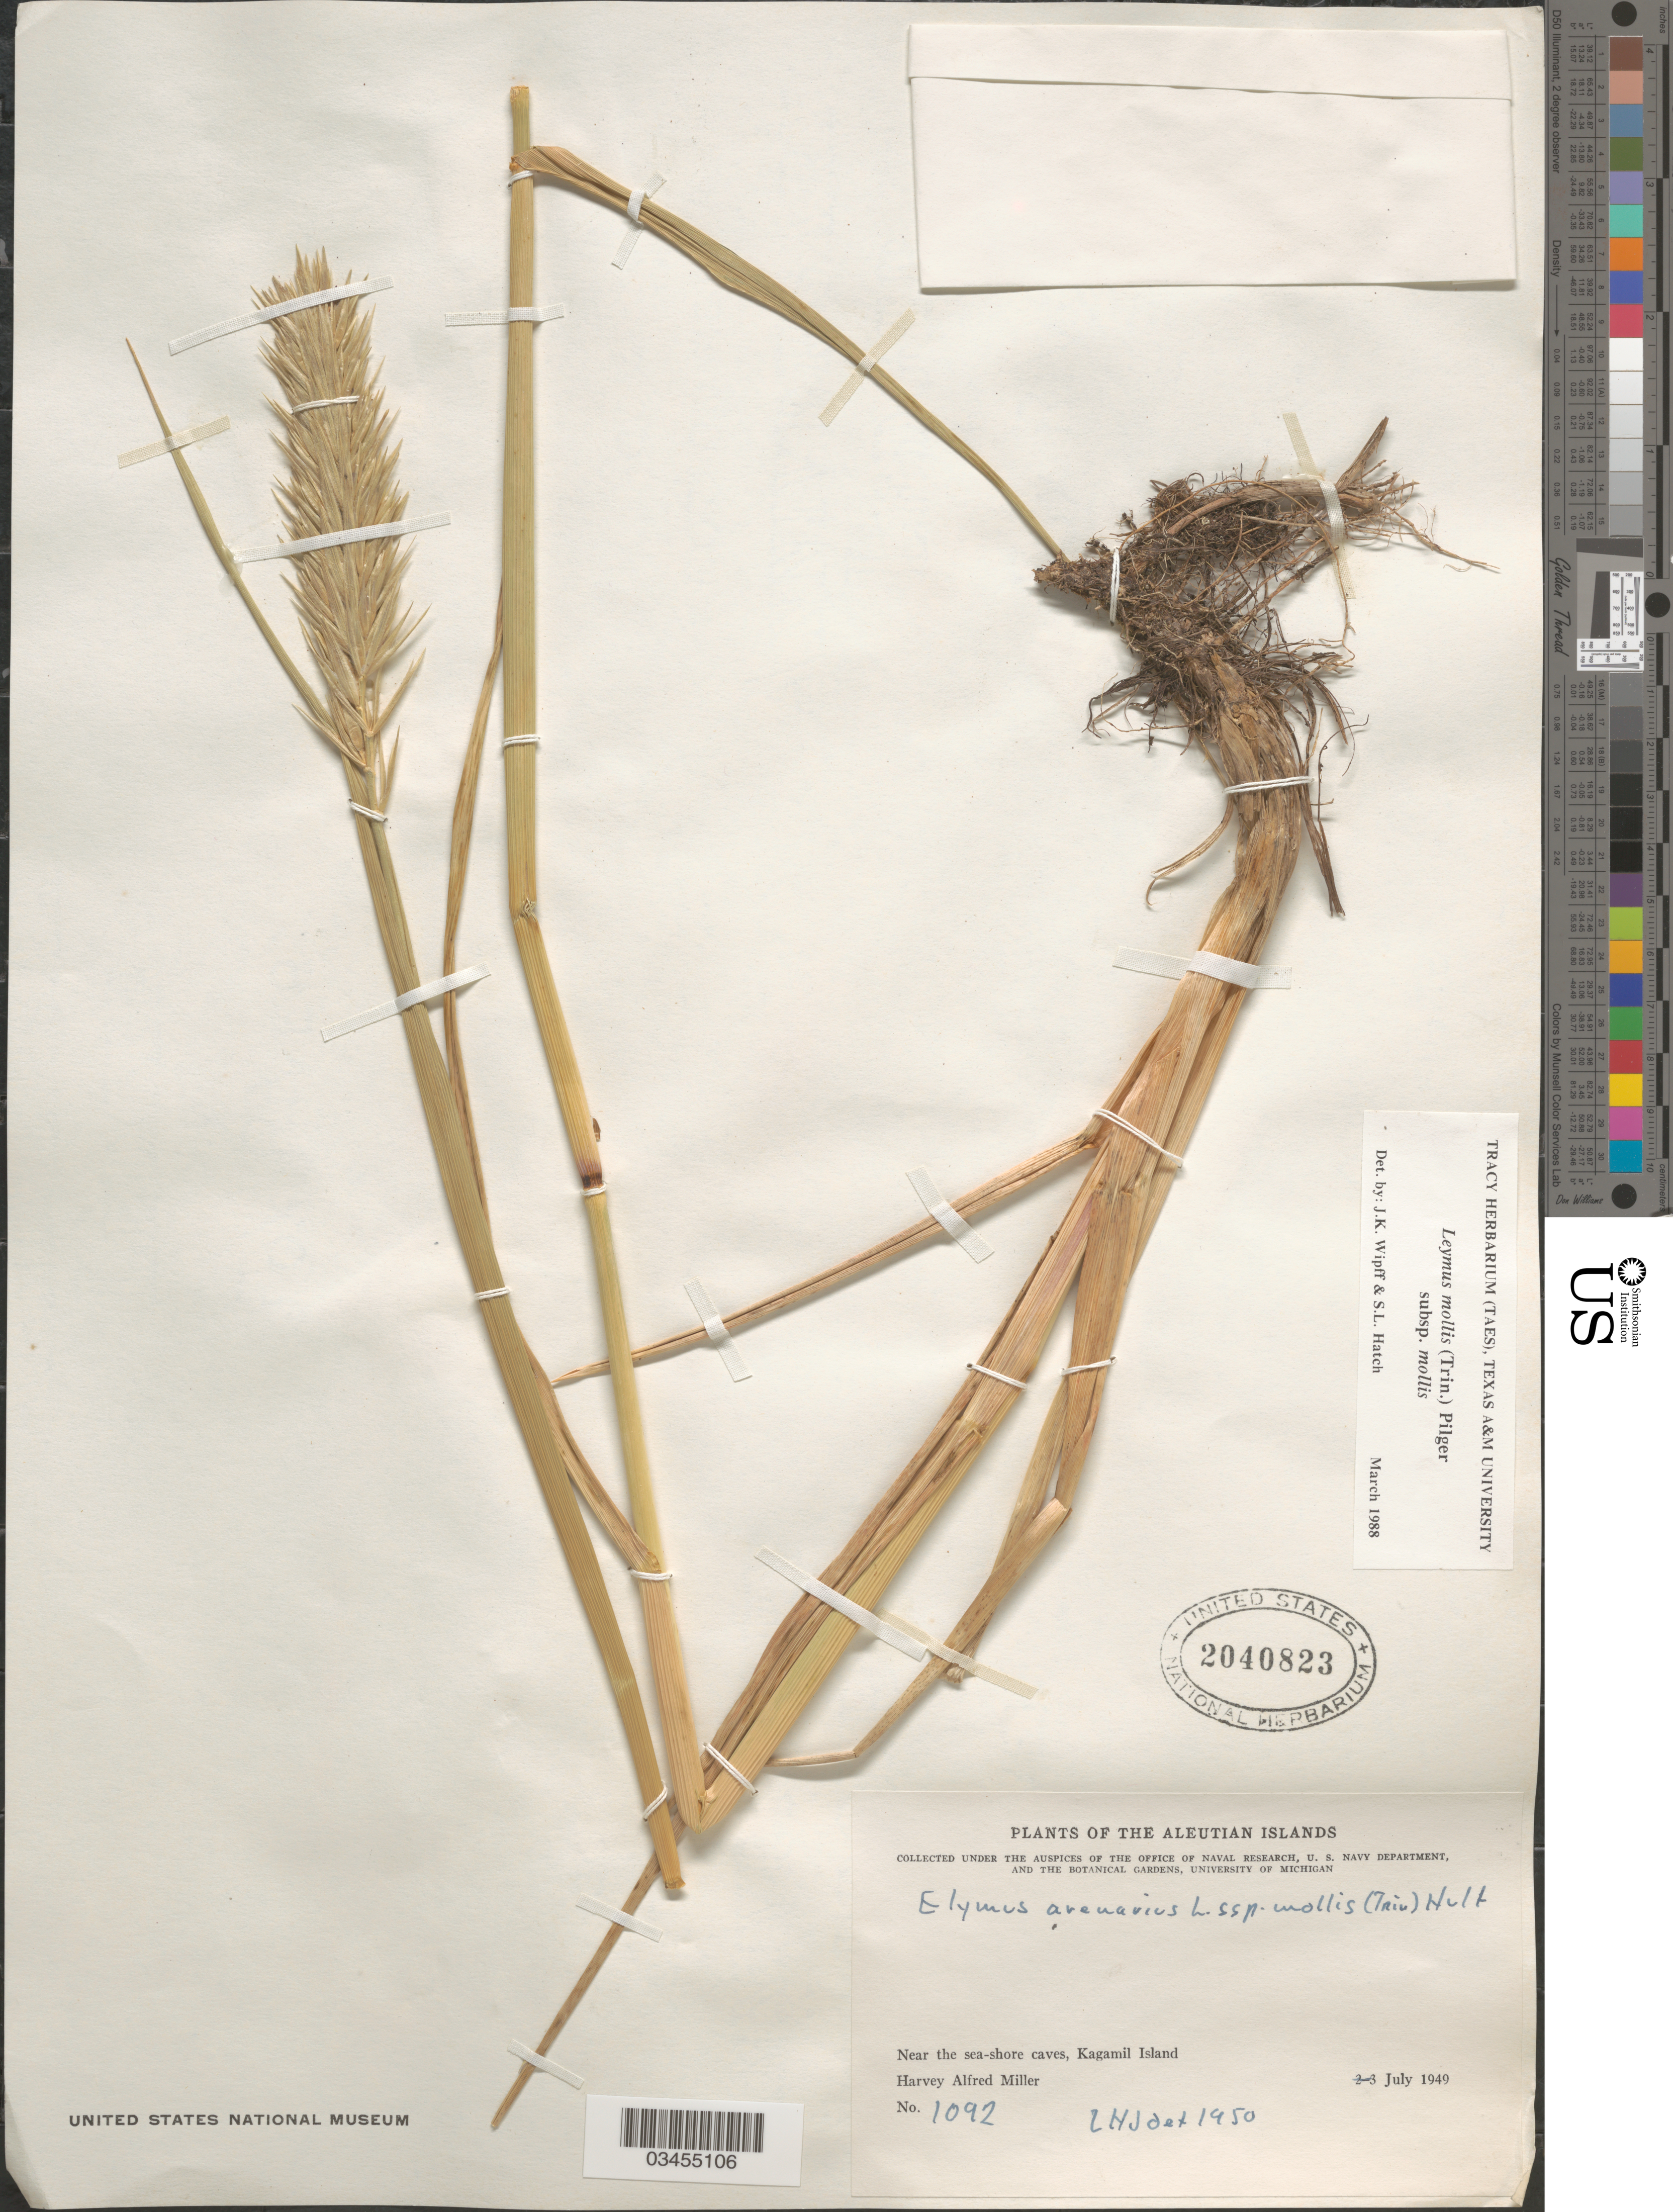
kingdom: Plantae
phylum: Tracheophyta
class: Liliopsida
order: Poales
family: Poaceae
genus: Leymus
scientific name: Leymus mollis subsp. mollis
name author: (Trin.) Pilg.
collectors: H. A. Miller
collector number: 1092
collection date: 1949-07-03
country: United States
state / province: Alaska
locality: Aleutian Islands. Near the sea-shore caves, Kagamil Island.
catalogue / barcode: US 2040823